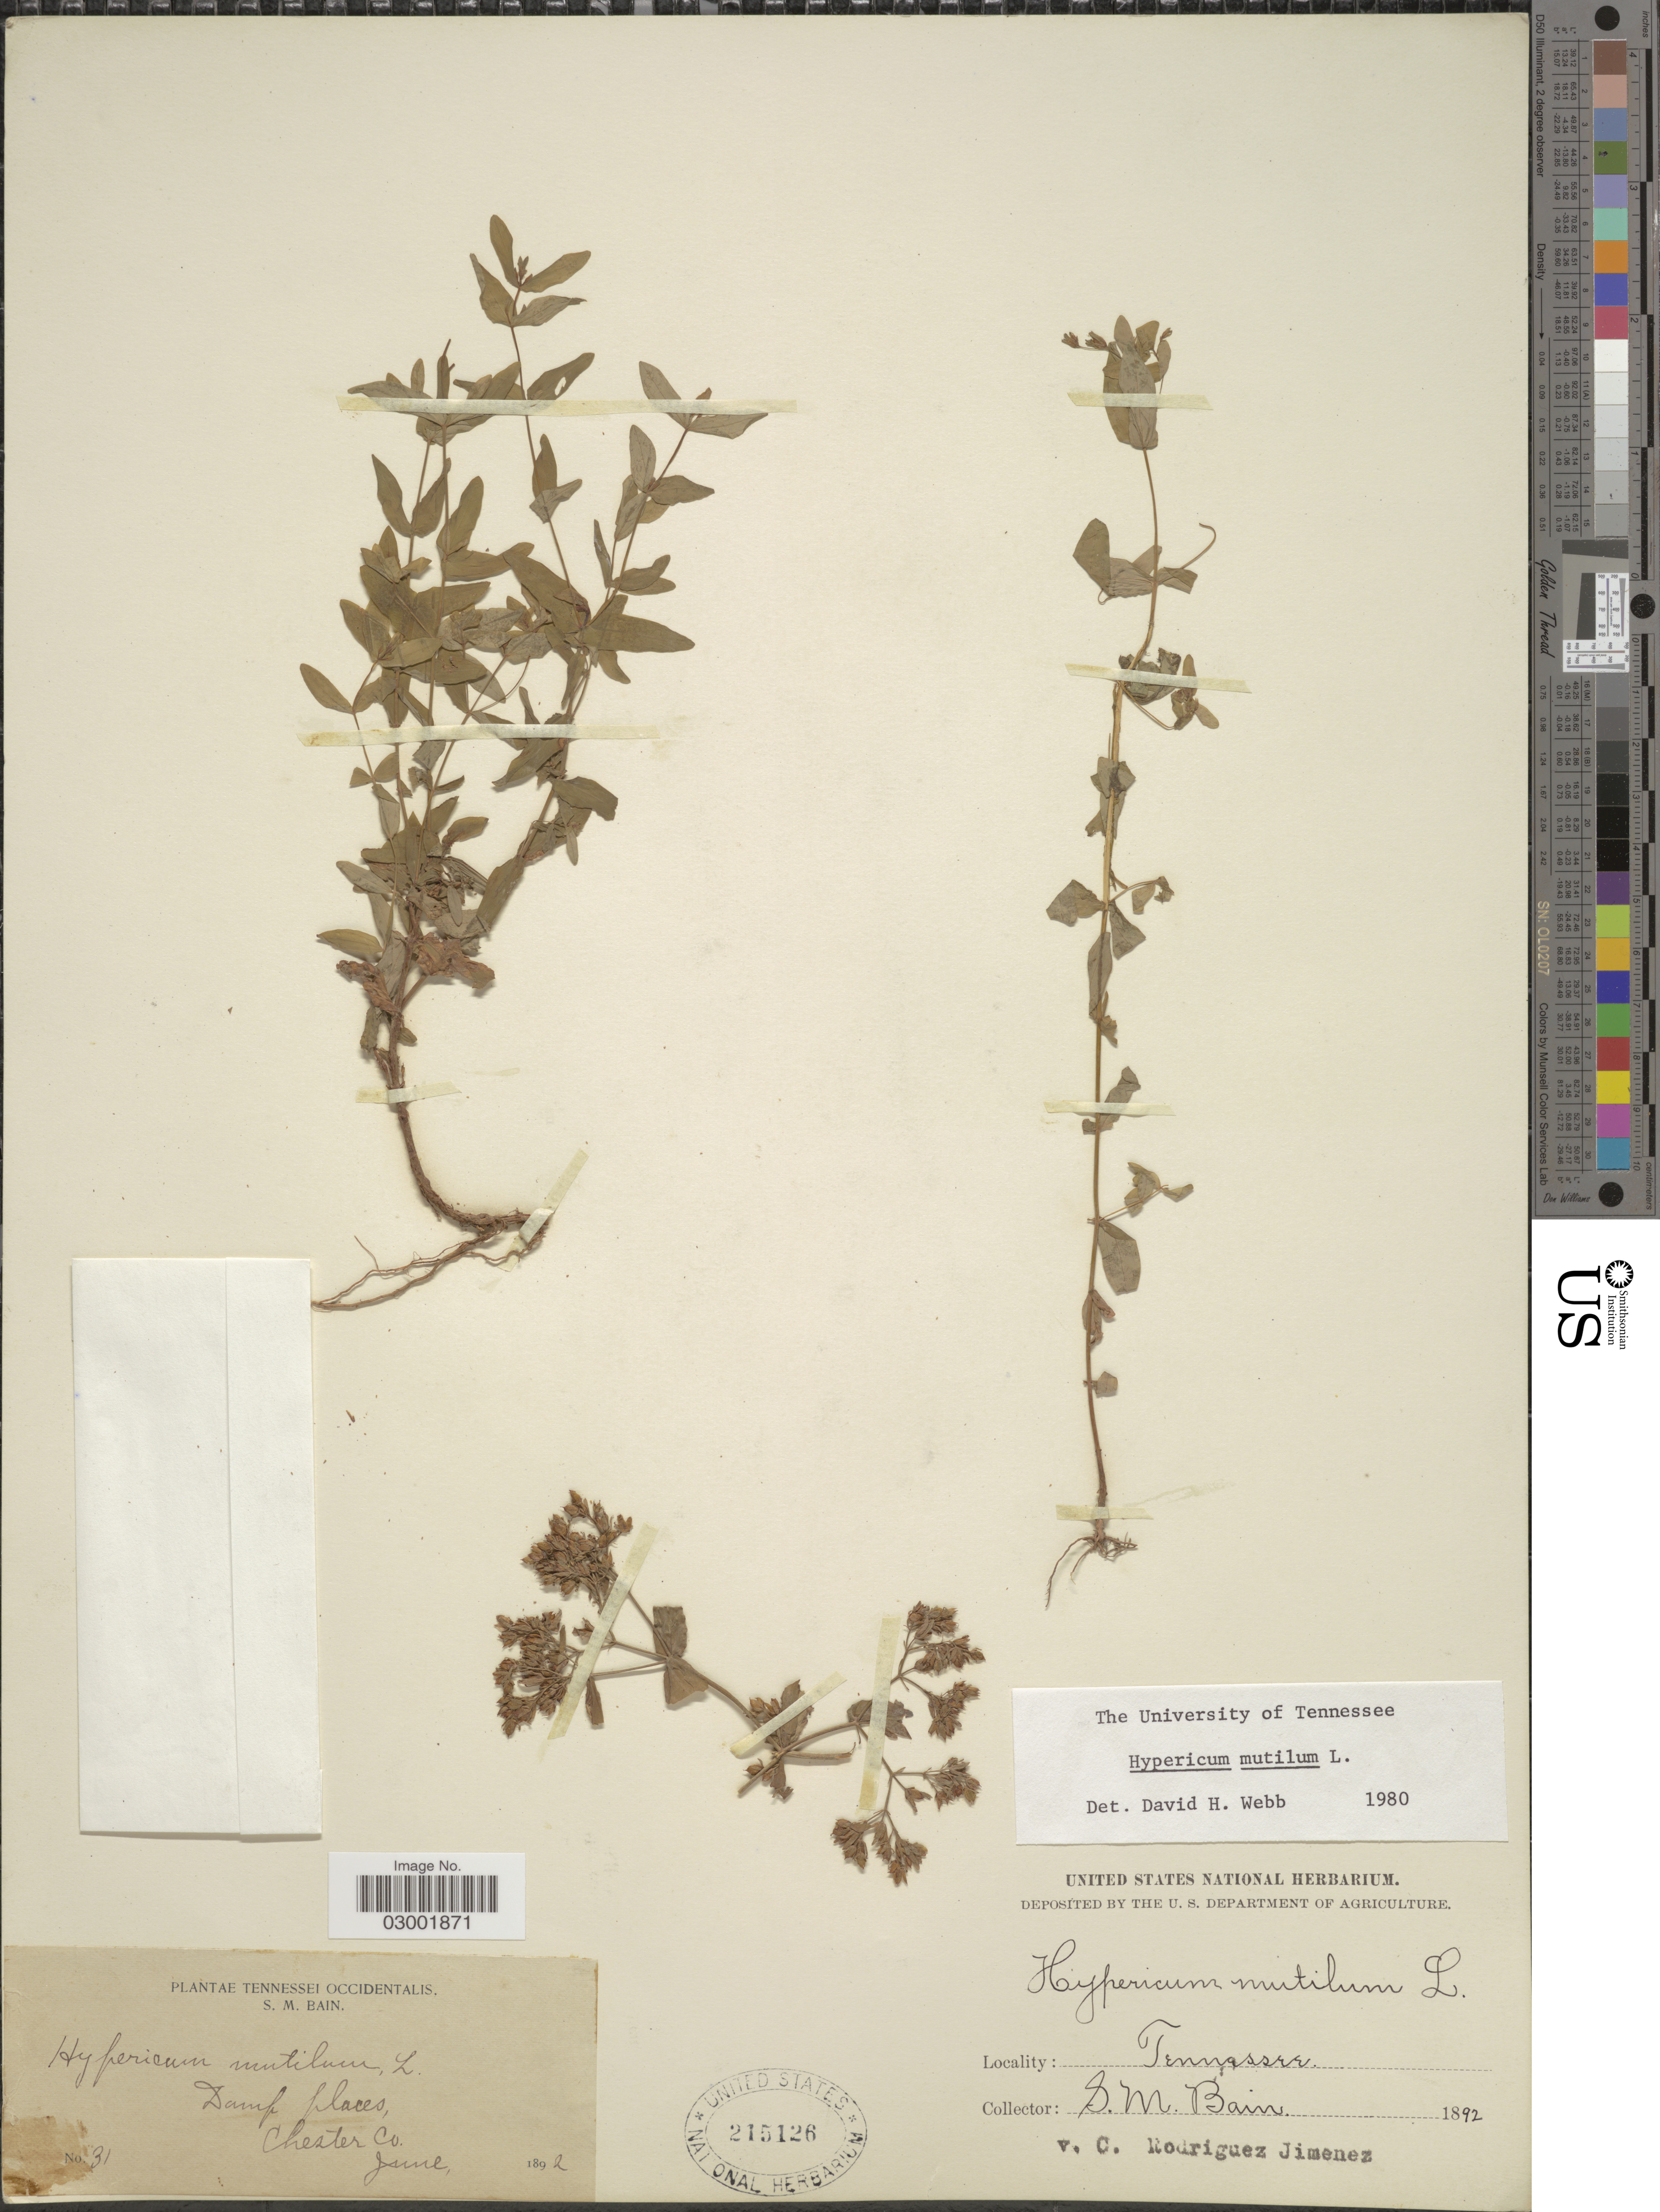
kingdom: Plantae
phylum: Tracheophyta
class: Magnoliopsida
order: Malpighiales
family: Hypericaceae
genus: Hypericum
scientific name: Hypericum mutilum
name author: L.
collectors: S. M. Bain & C. Rodríguez Jiménez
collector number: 31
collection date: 1892-06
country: United States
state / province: Tennessee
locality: Tennessei Occidentales, Chester Co.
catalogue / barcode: US 215126